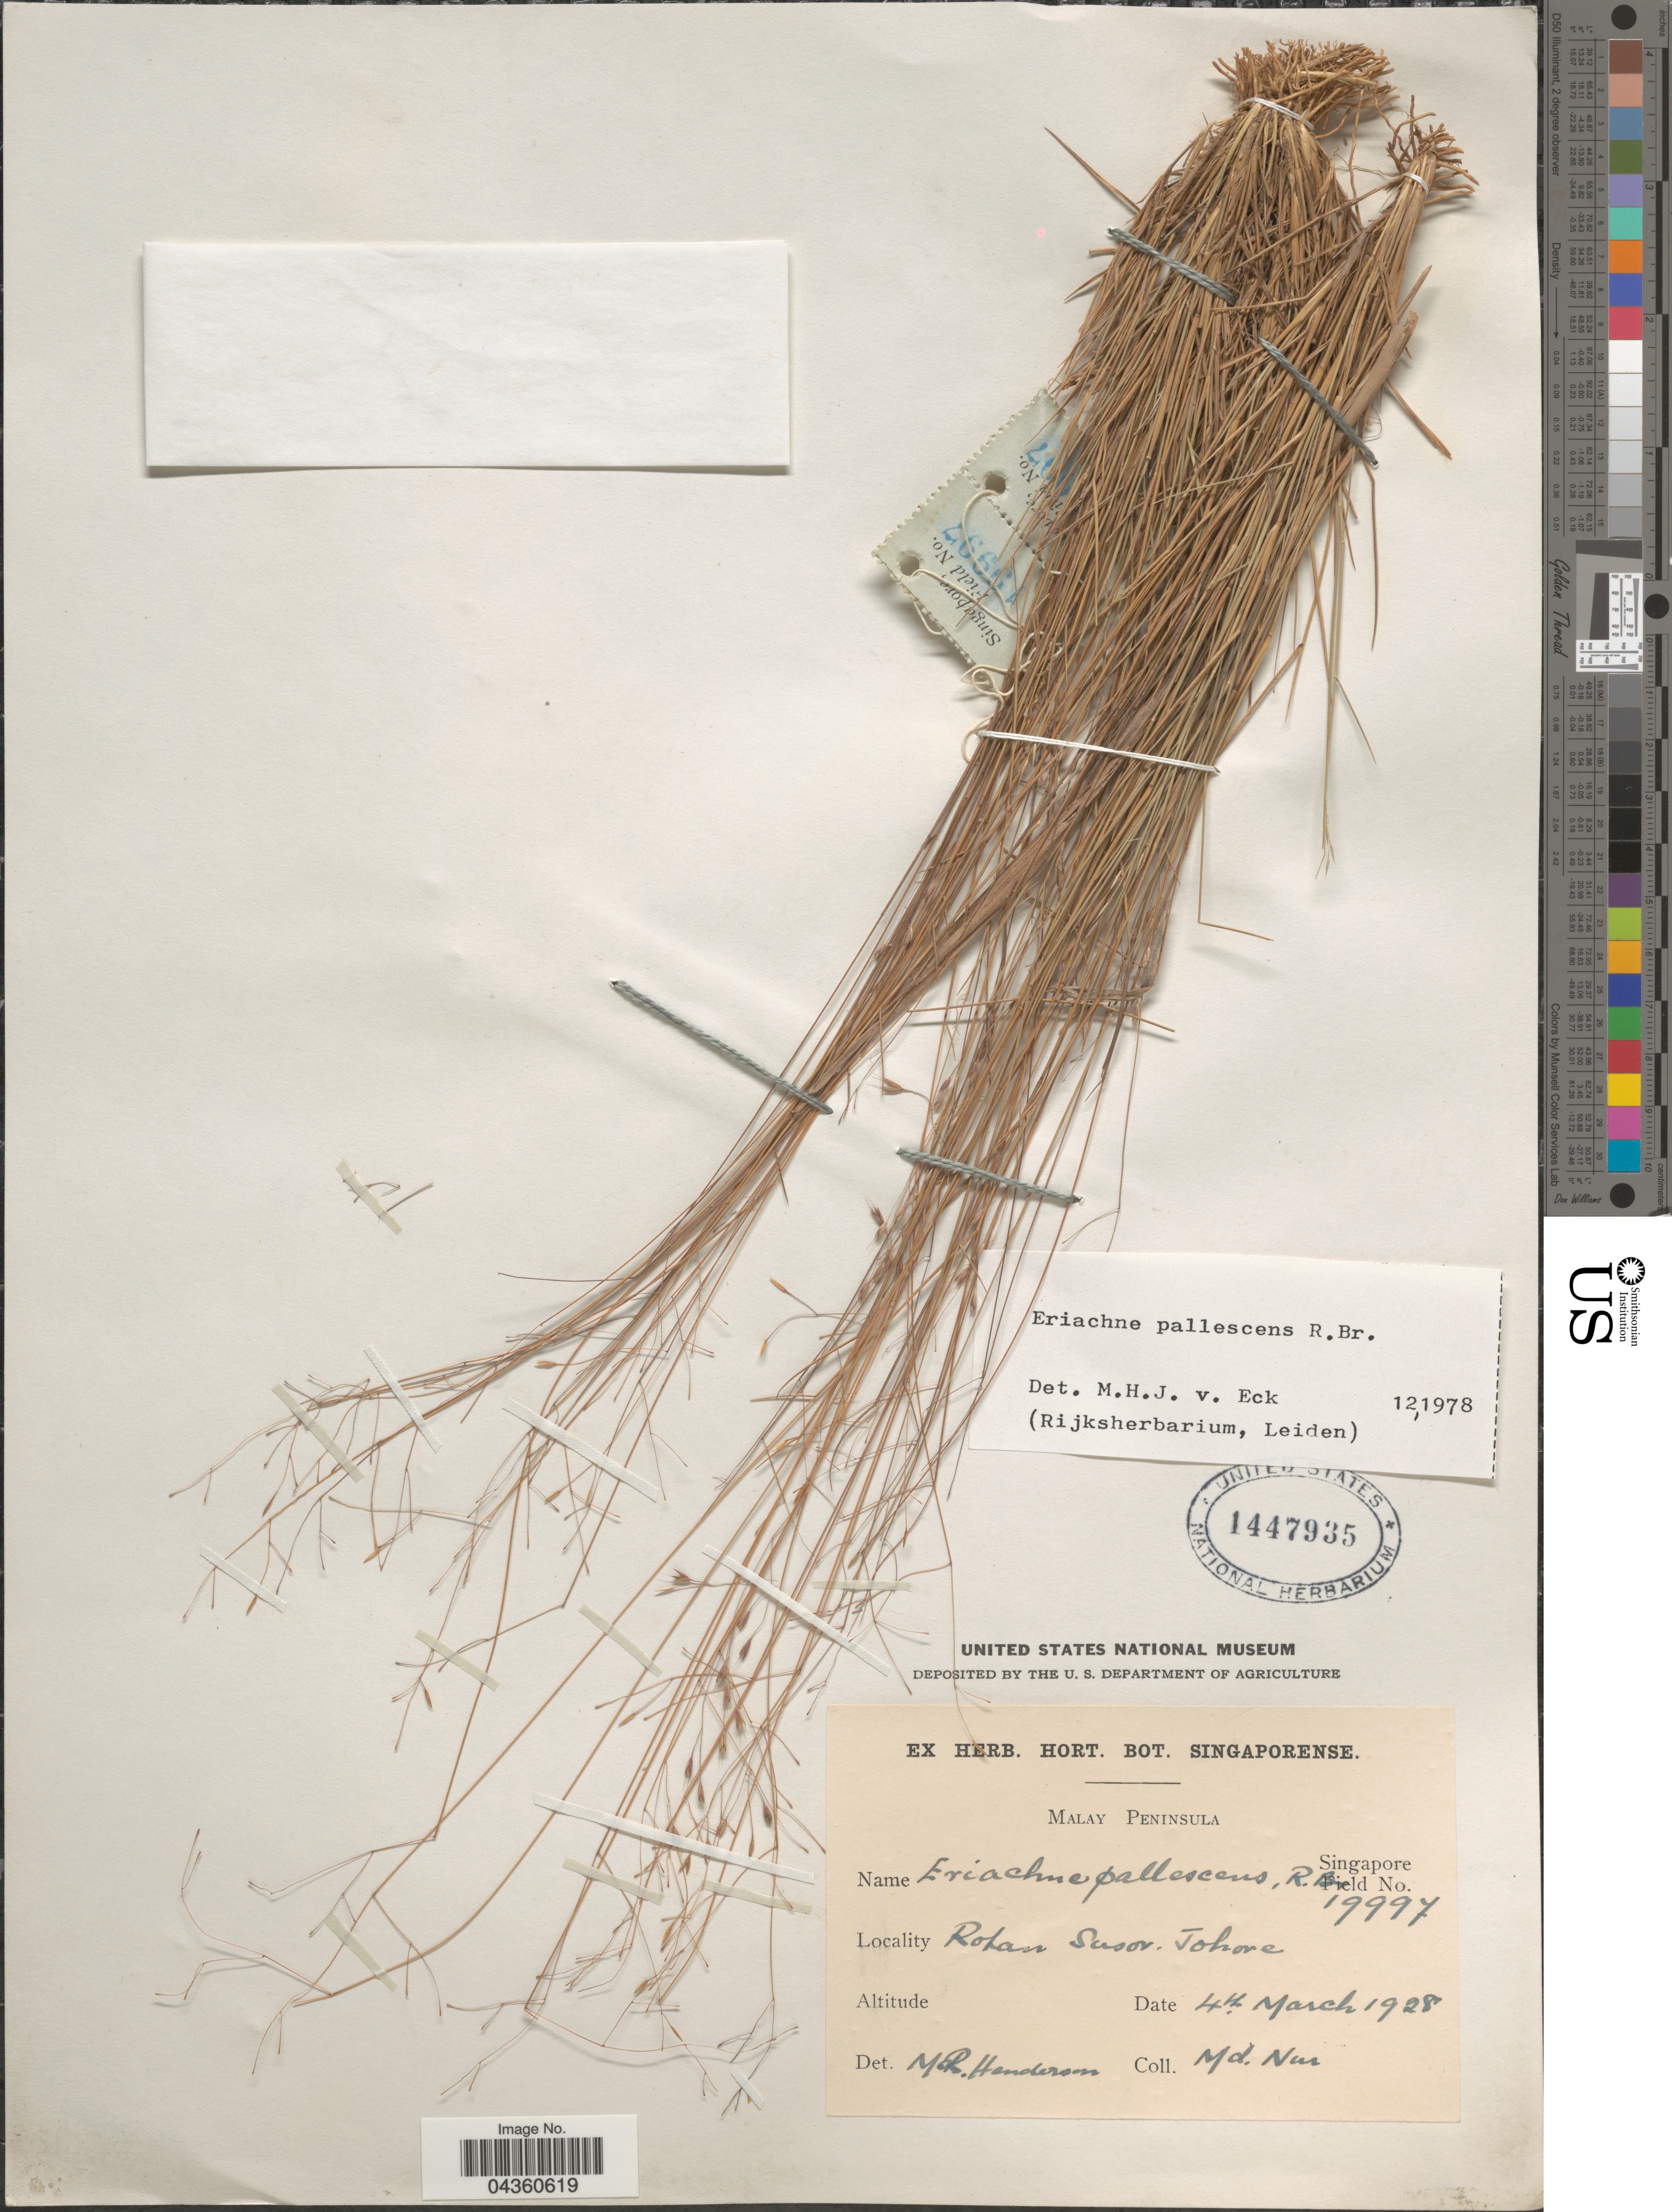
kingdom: Plantae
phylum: Tracheophyta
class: Liliopsida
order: Poales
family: Poaceae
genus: Eriachne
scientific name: Eriachne pallescens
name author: R. Br.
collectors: M. Nur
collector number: Singapore Field 19997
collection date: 1928-03-01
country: Malaysia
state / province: Johor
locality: Malay Peninsula. Rotan Susor. Johore.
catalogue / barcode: US 1447935